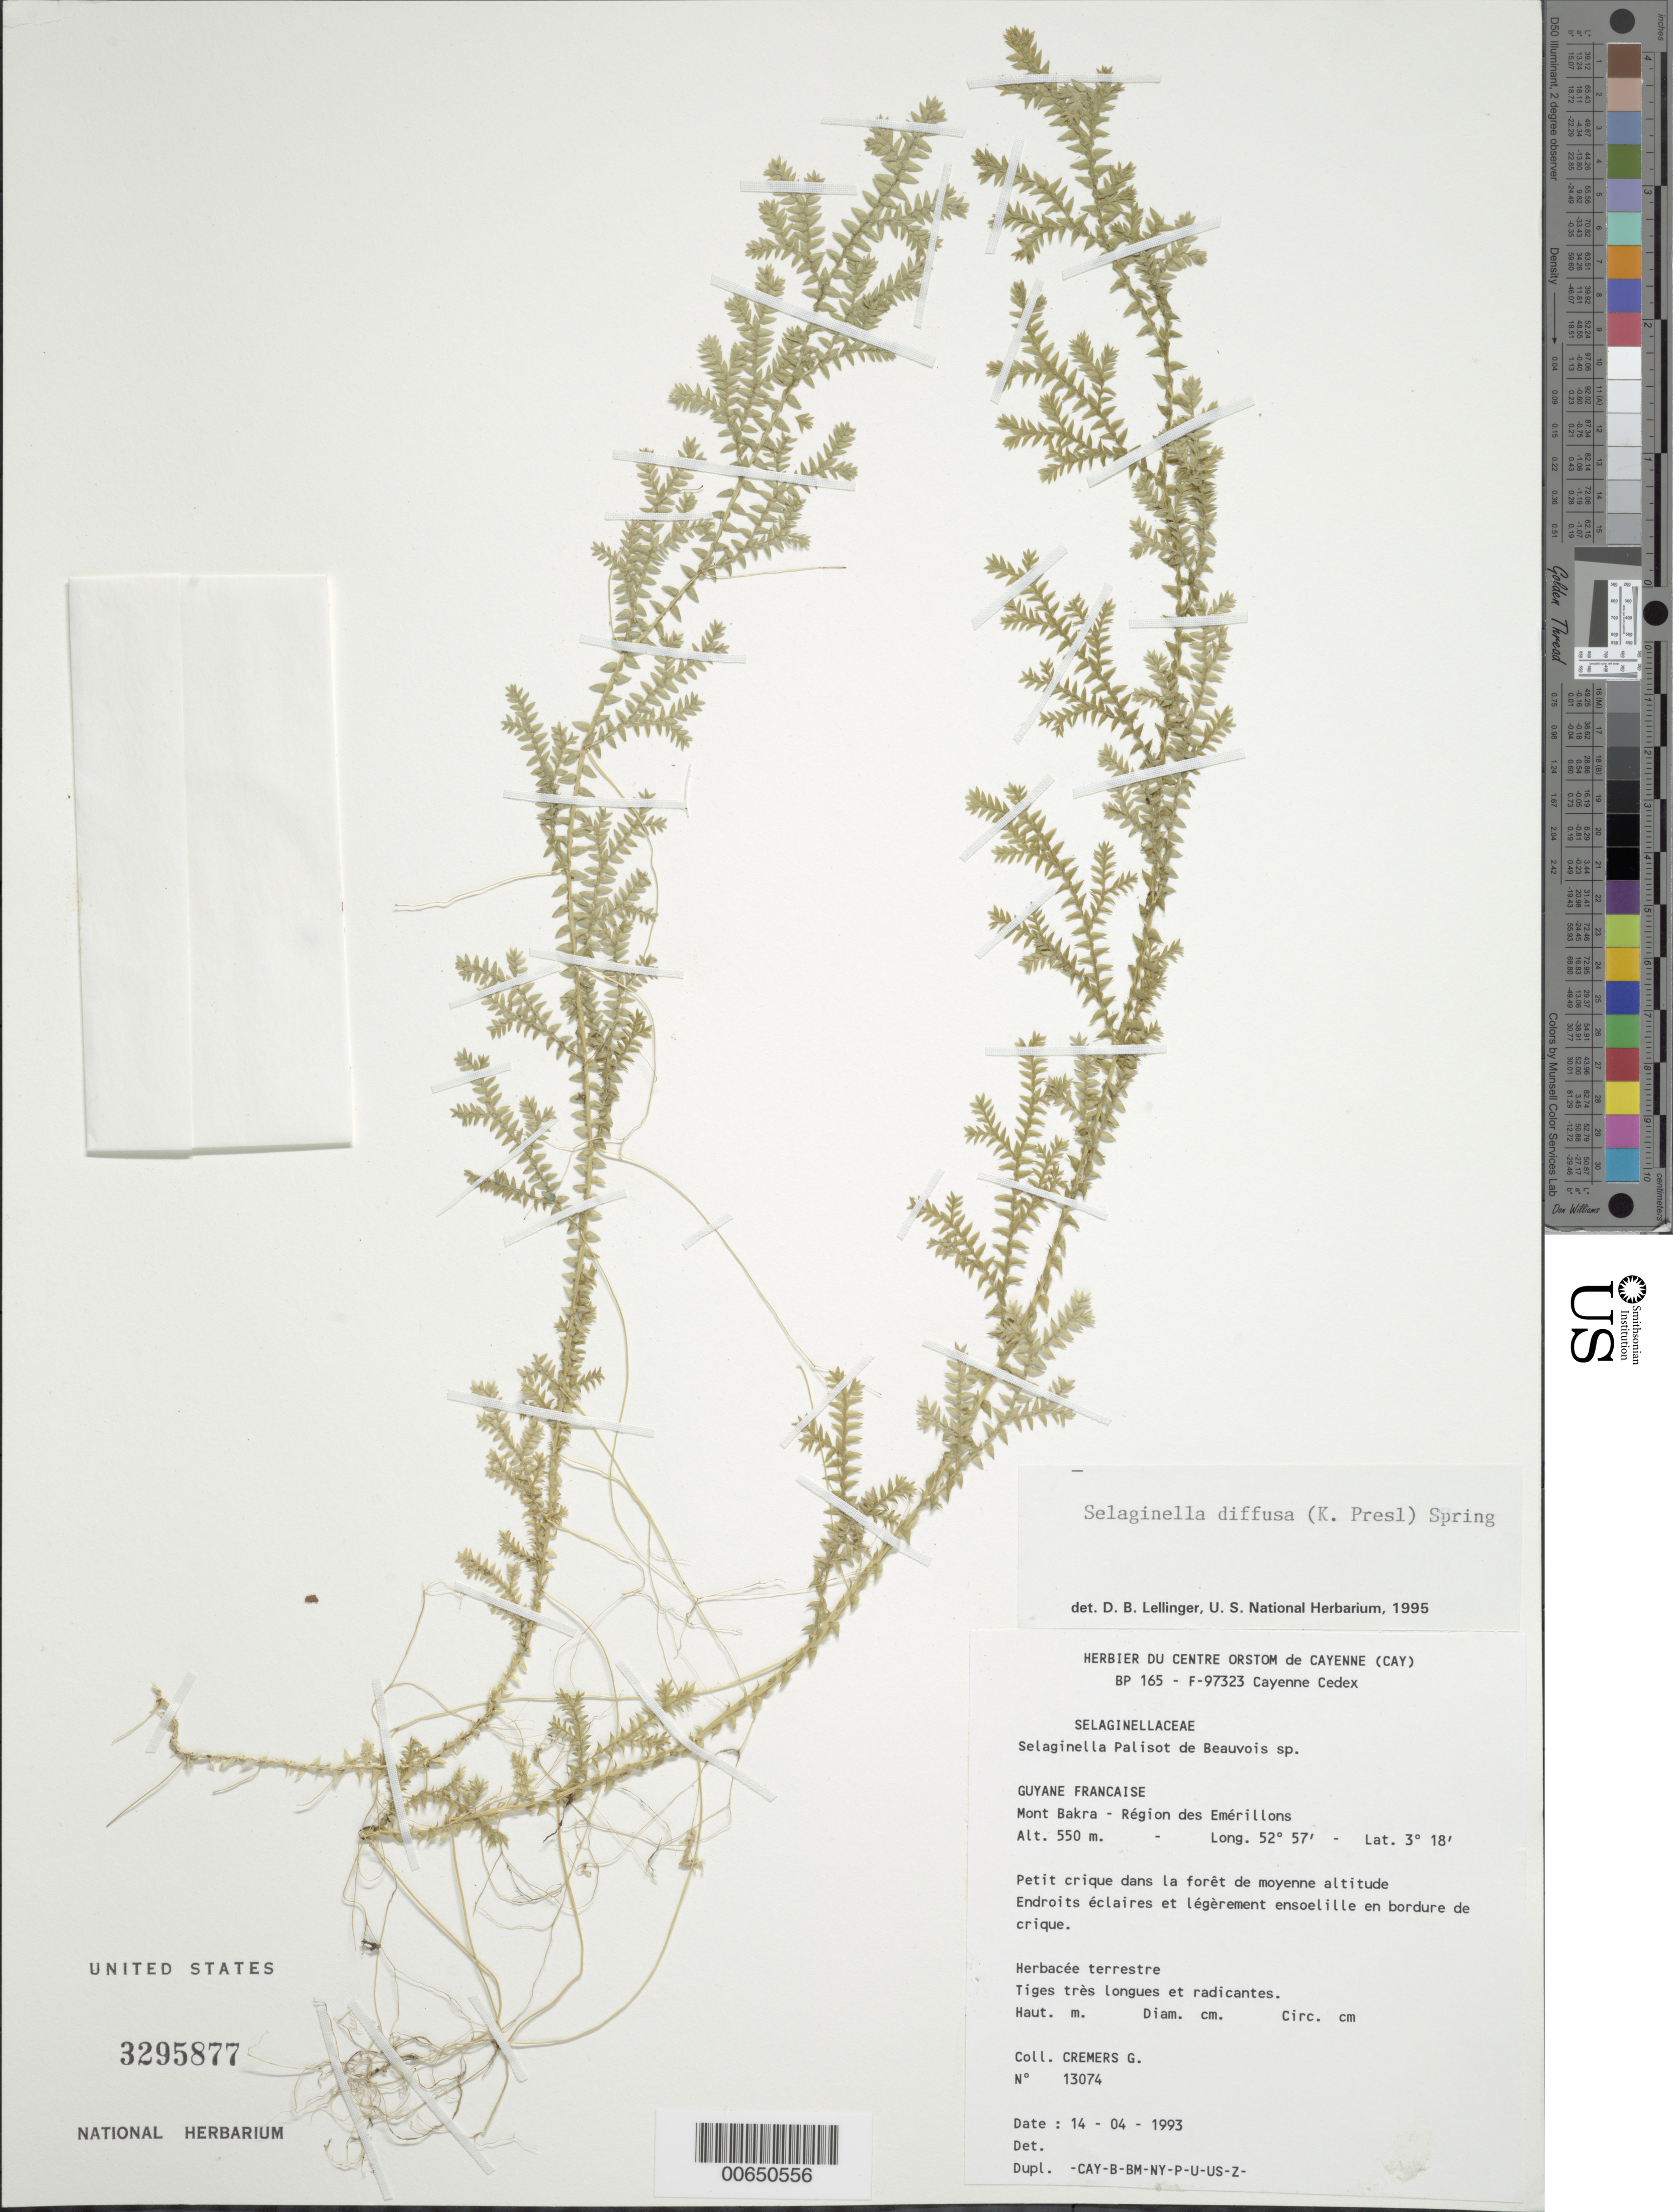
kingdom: Plantae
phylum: Tracheophyta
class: Lycopodiopsida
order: Selaginellales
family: Selaginellaceae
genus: Selaginella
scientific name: Selaginella diffusa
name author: (C. Presl) Spring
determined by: Lellinger, David B., (BOT), Smithsonian Institution - National Museum of Natural History (UNITED STATES)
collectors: G. Cremers & J.-J. de Granville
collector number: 13074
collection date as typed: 14-Apr-93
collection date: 1993-04-14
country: French Guiana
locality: Mont Bakra, région des Emérillons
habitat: Petit crique dans la foret de moyenne altitude. Endroits eclaires et legerement ensoelille en bordure de crique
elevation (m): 550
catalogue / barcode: US 3295877